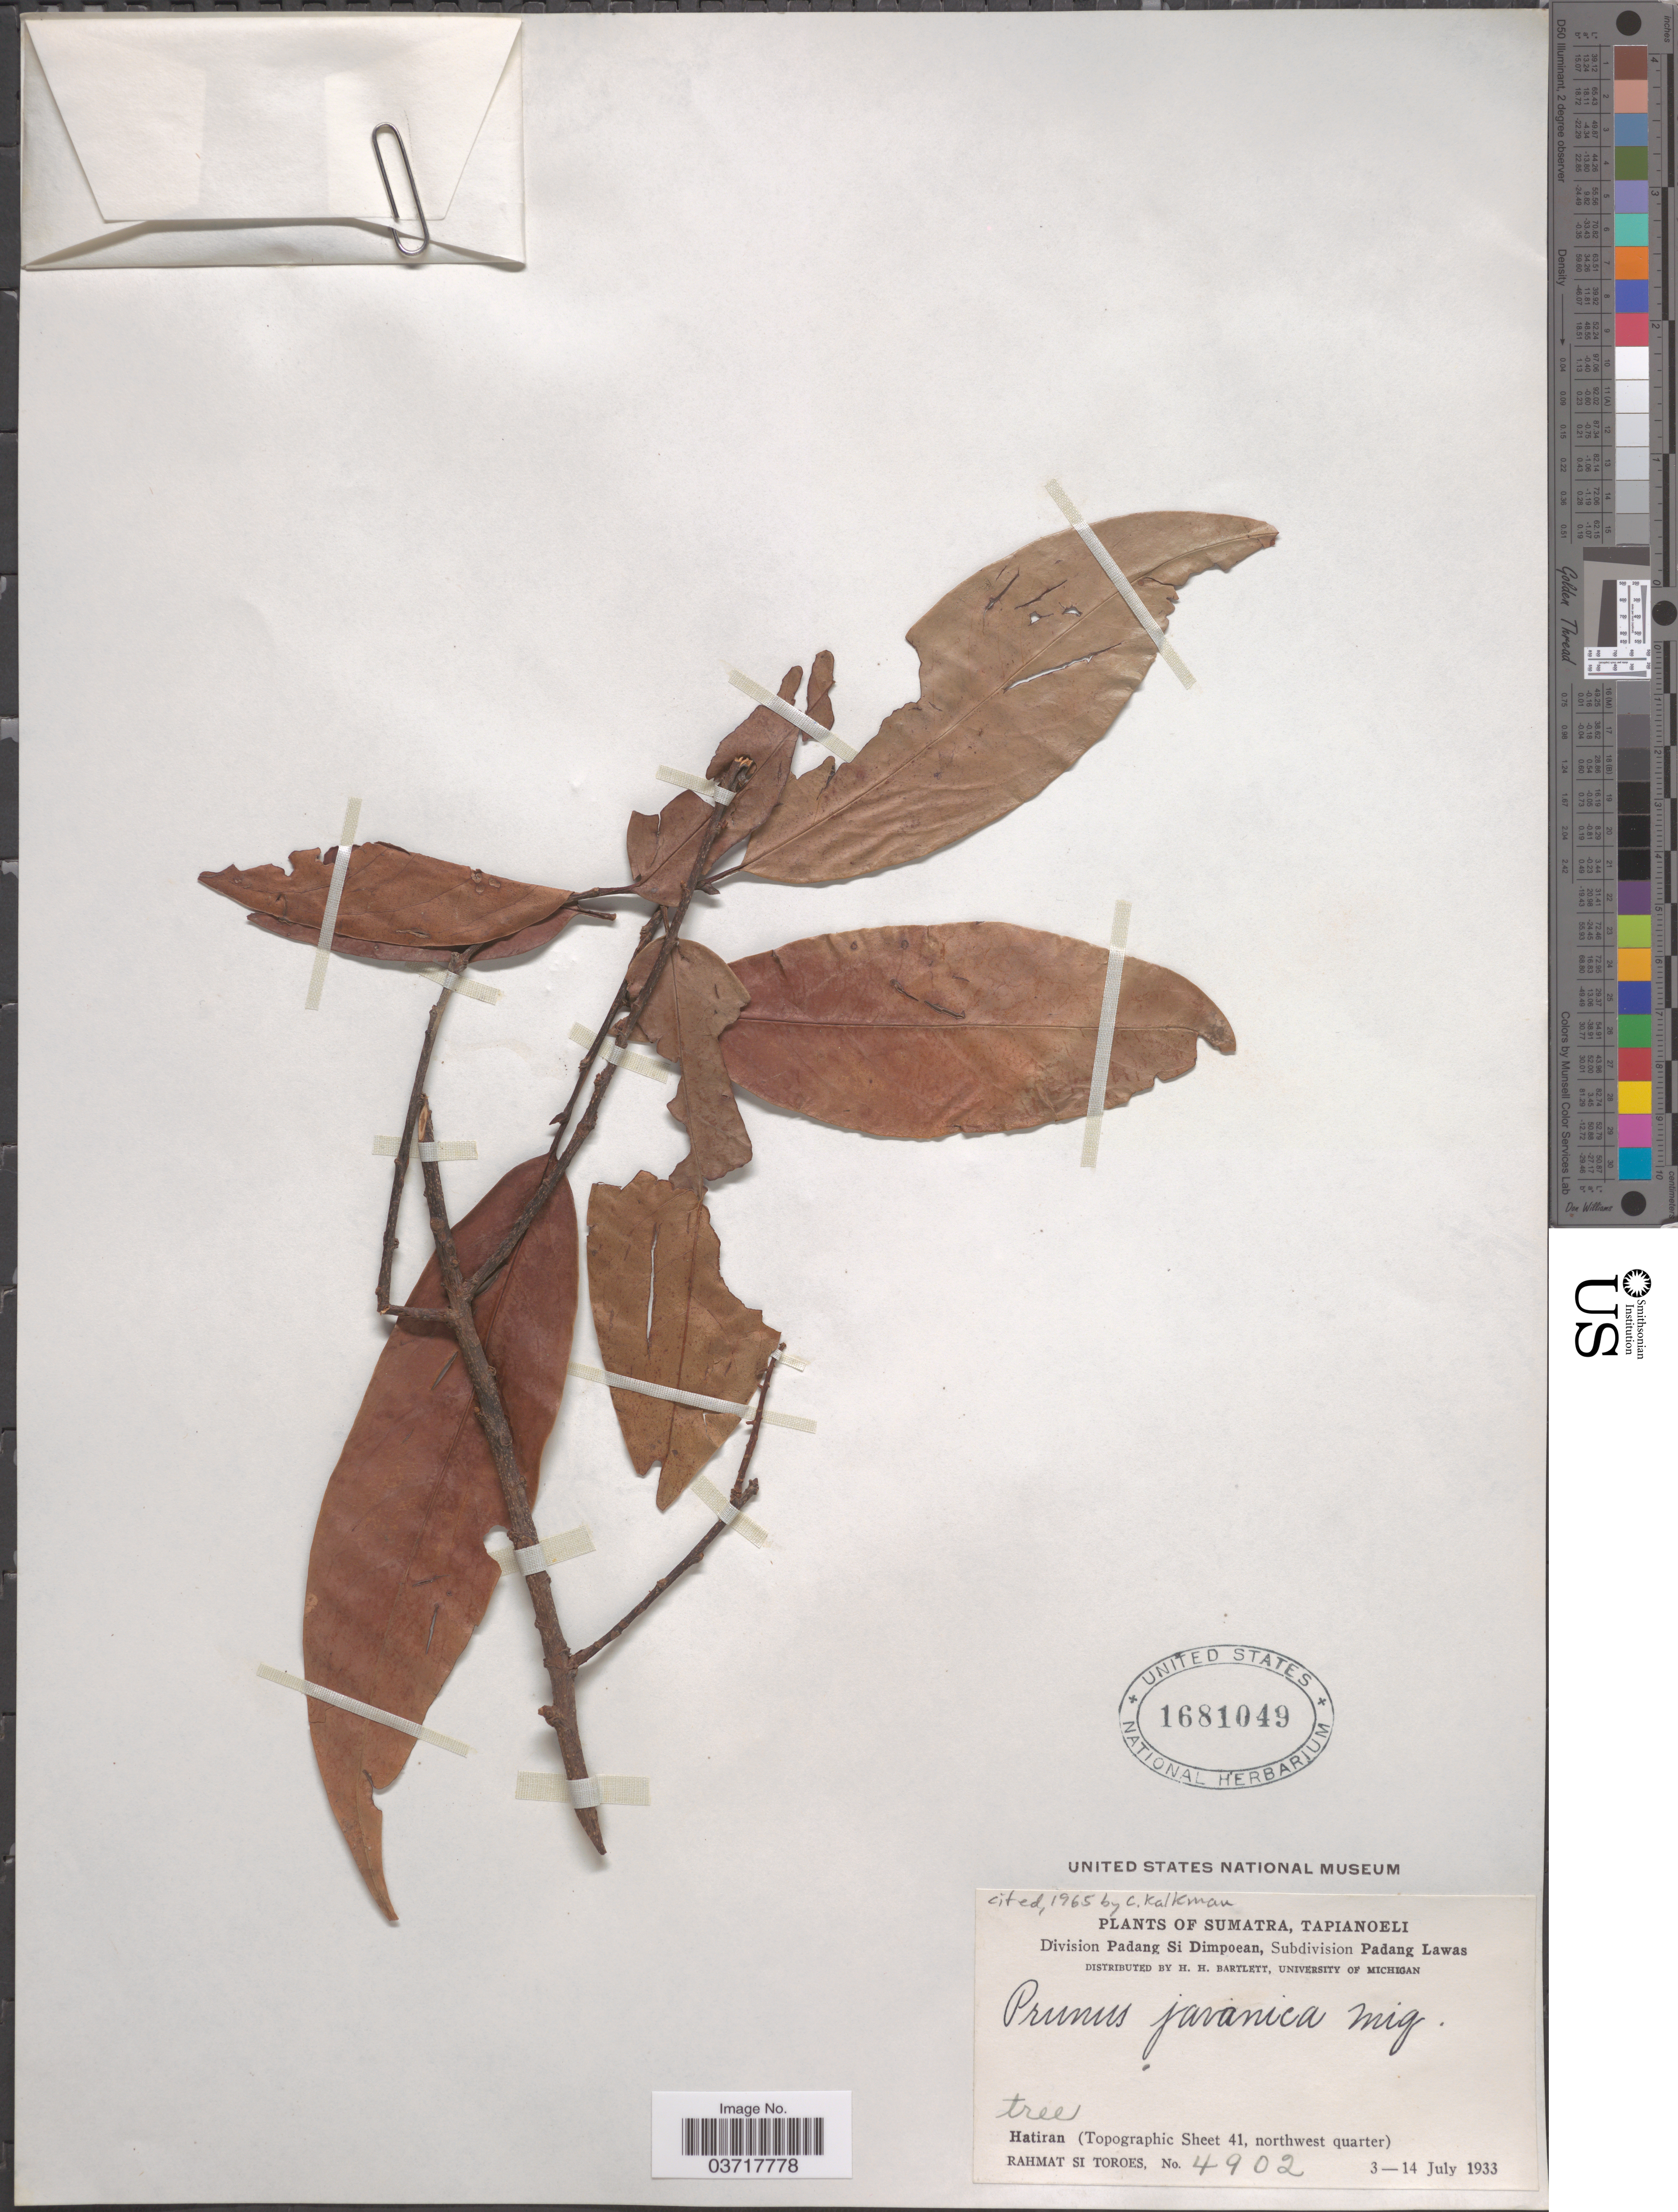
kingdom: Plantae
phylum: Tracheophyta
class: Magnoliopsida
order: Rosales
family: Rosaceae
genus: Prunus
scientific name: Prunus javanica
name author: (Teijsm. & Binn.) Miq.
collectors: Rahmat Si Boeea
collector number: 4902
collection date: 1933-07-03/1933-07-14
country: Indonesia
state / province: Sumatra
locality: Tapianoeli. Division Padang Si Dimpeoan, Subdivision Padang Lawas. Hatiran (Topographic Sheet 41, northwest quarter).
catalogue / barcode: US 1681049